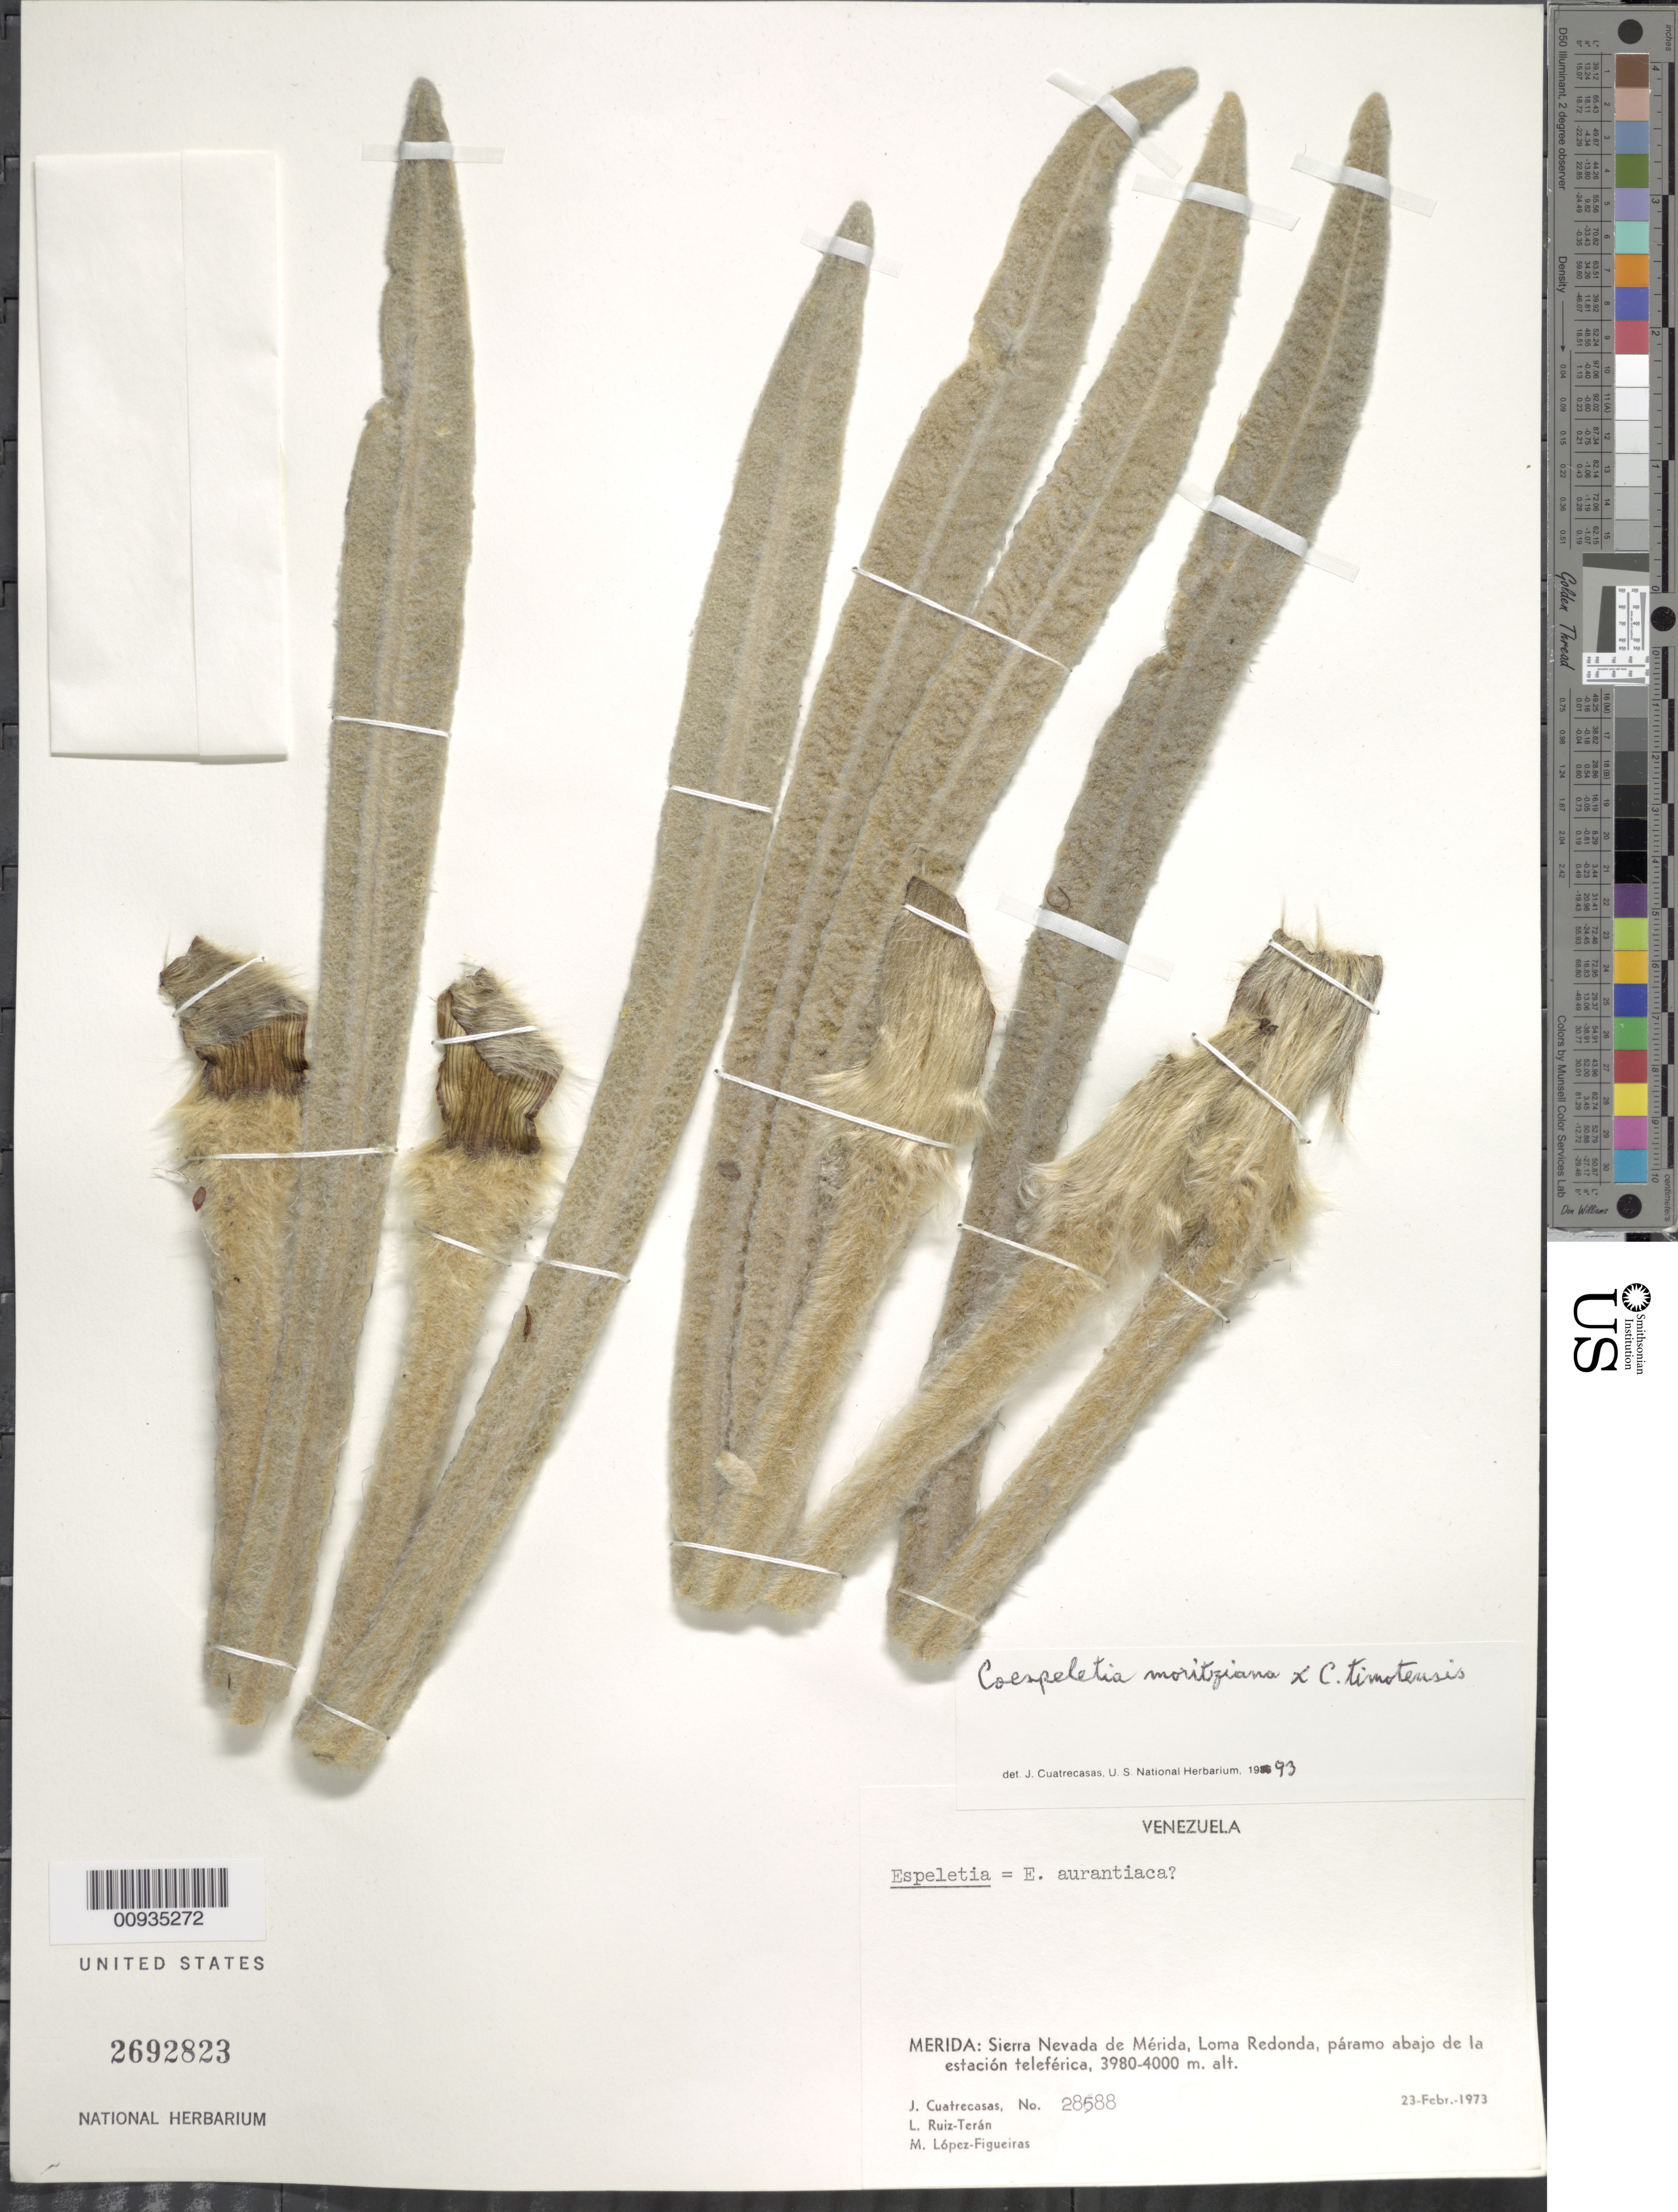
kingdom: Plantae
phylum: Tracheophyta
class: Magnoliopsida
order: Asterales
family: Asteraceae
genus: Coespeletia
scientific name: Coespeletia moritziana x C. timotensis (Cuatrec.) Cuatrec.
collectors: J. Cuatrecasas, L. E. Ruíz-Terán & M. López Figueiras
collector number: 28588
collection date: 1973-02-23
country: Venezuela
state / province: Mérida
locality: Sierra Nevada de Merida, Loma Redonda, paramo abajo de la estacion teleferica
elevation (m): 3980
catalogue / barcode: US 2692823